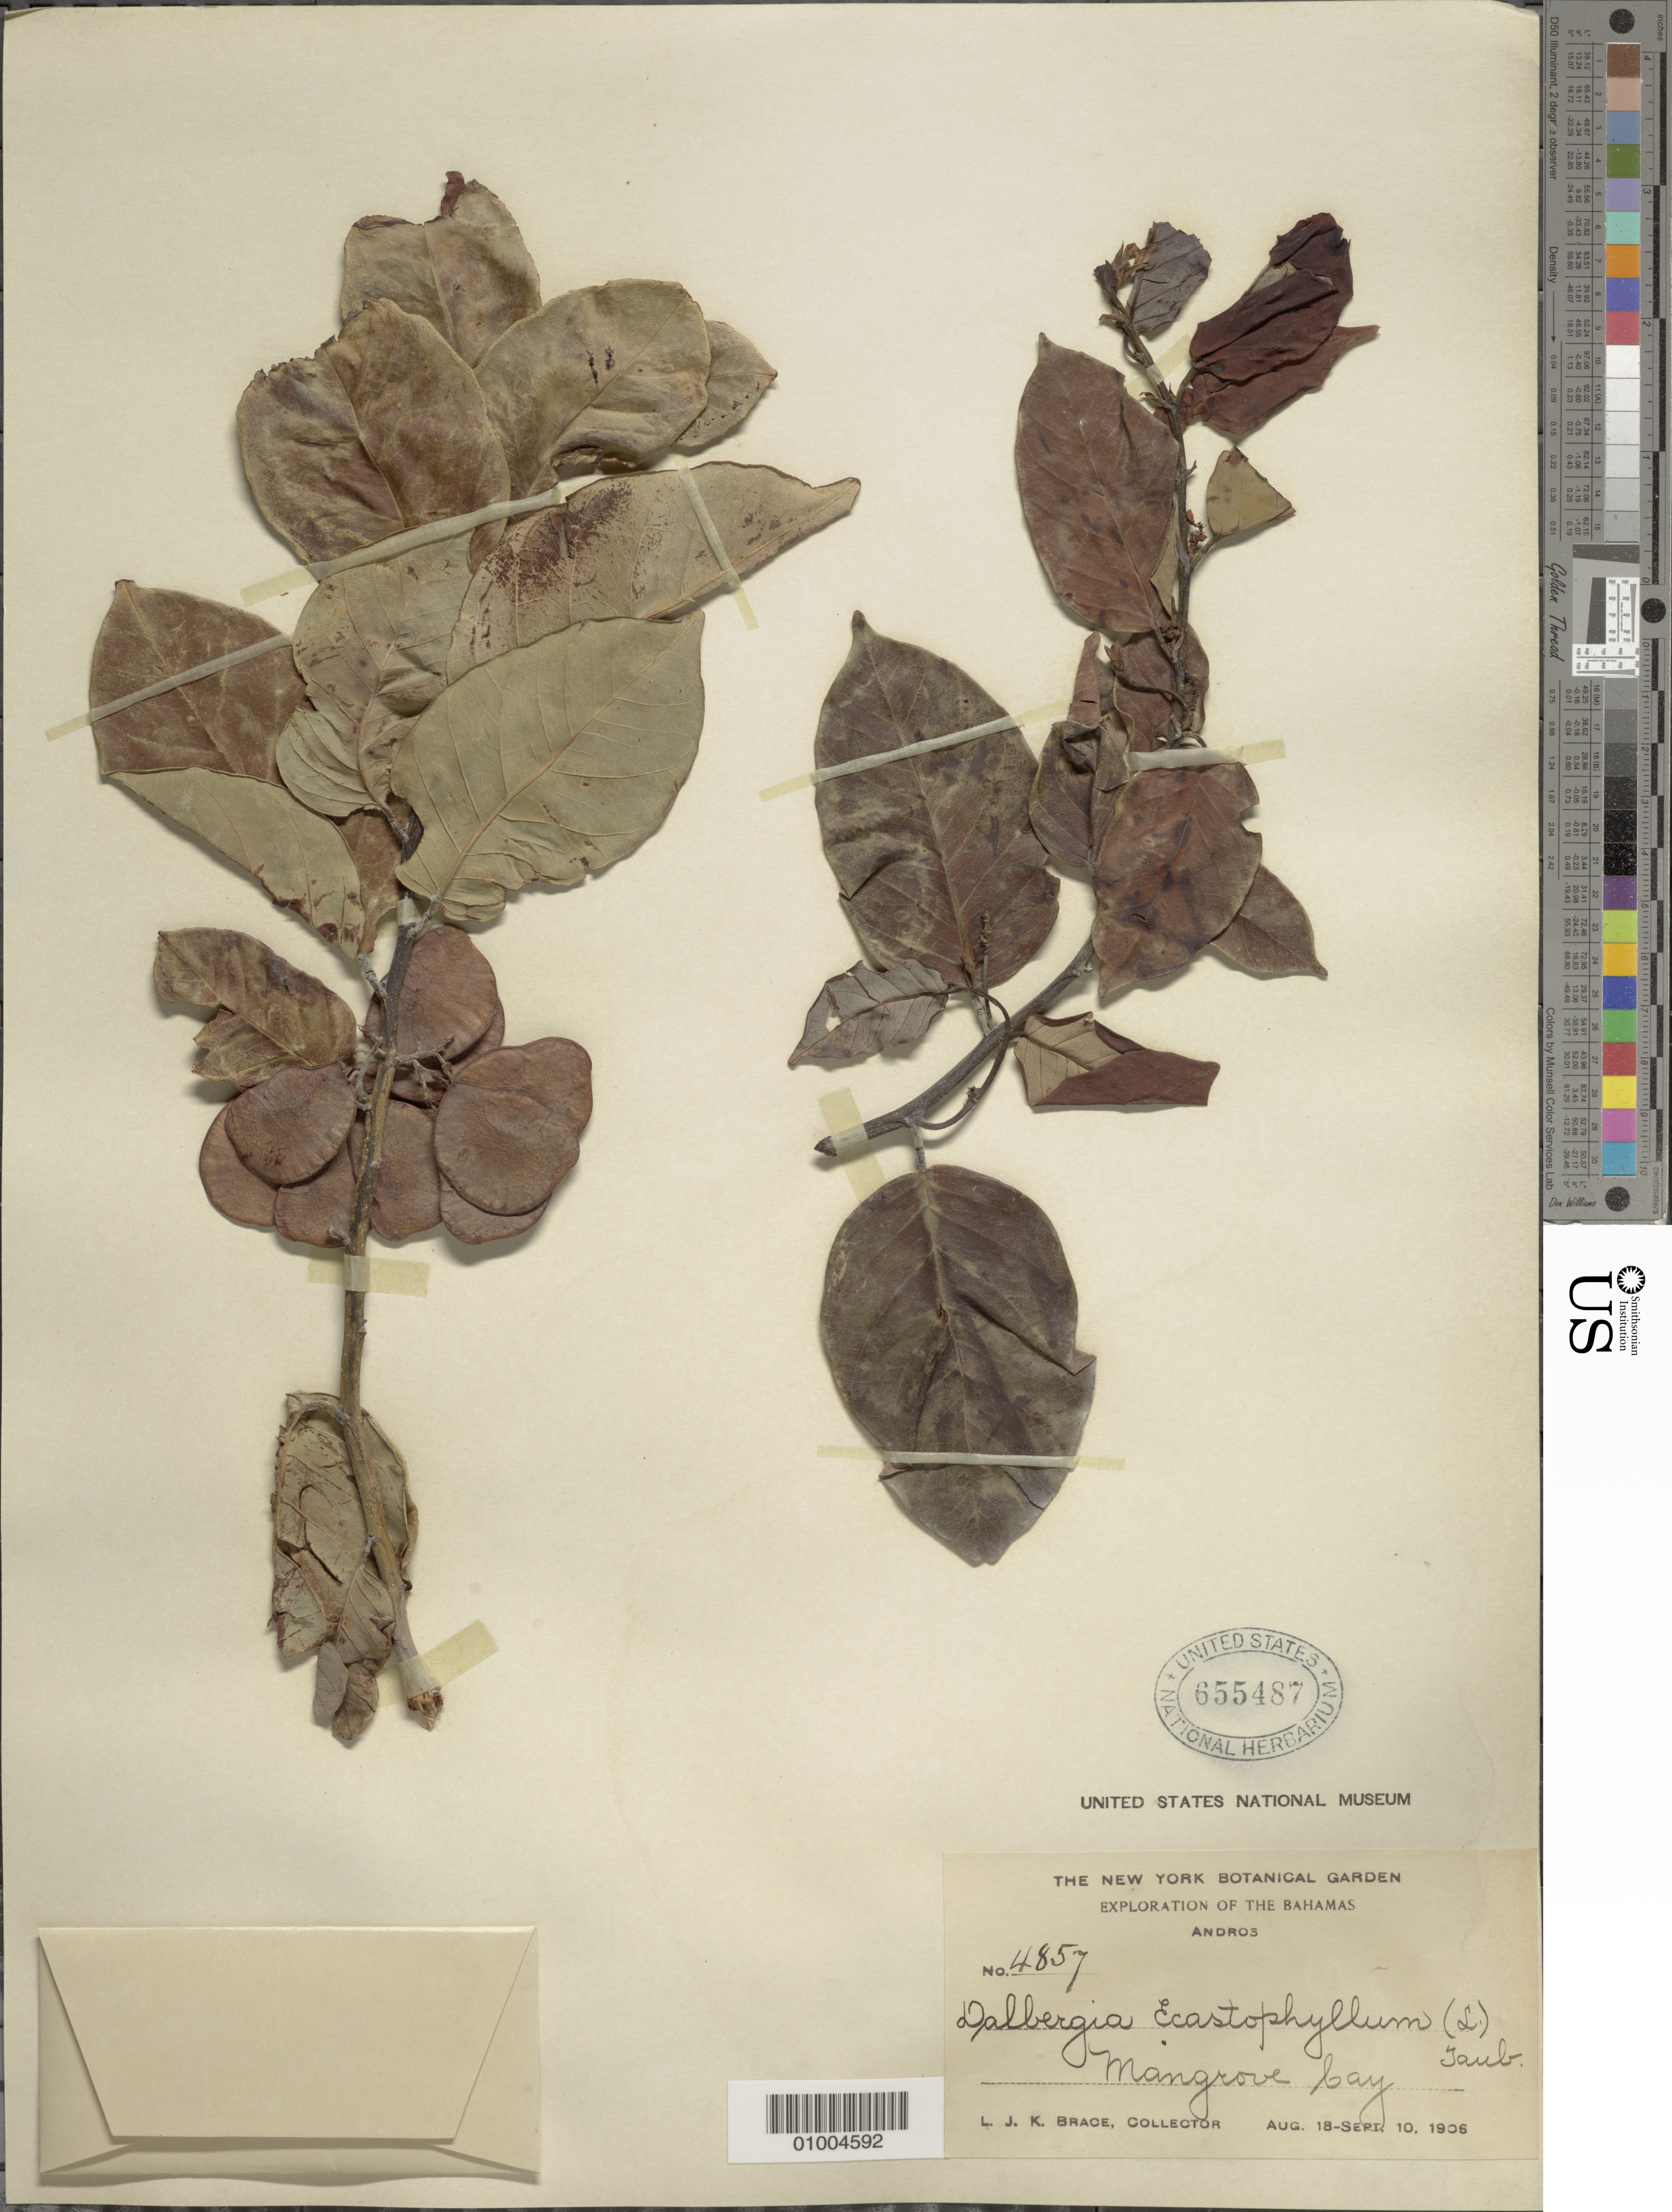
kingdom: Plantae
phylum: Tracheophyta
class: Magnoliopsida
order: Fabales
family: Fabaceae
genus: Dalbergia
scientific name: Dalbergia ecastaphyllum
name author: (L.) Taub.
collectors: L. J. K. Brace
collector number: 4857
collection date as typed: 18 Aug 1906 to 10 Sep 1906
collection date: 1906-08-18/1906-09-10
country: Bahamas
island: Andros I.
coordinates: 0 N, 0 E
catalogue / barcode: US 655487